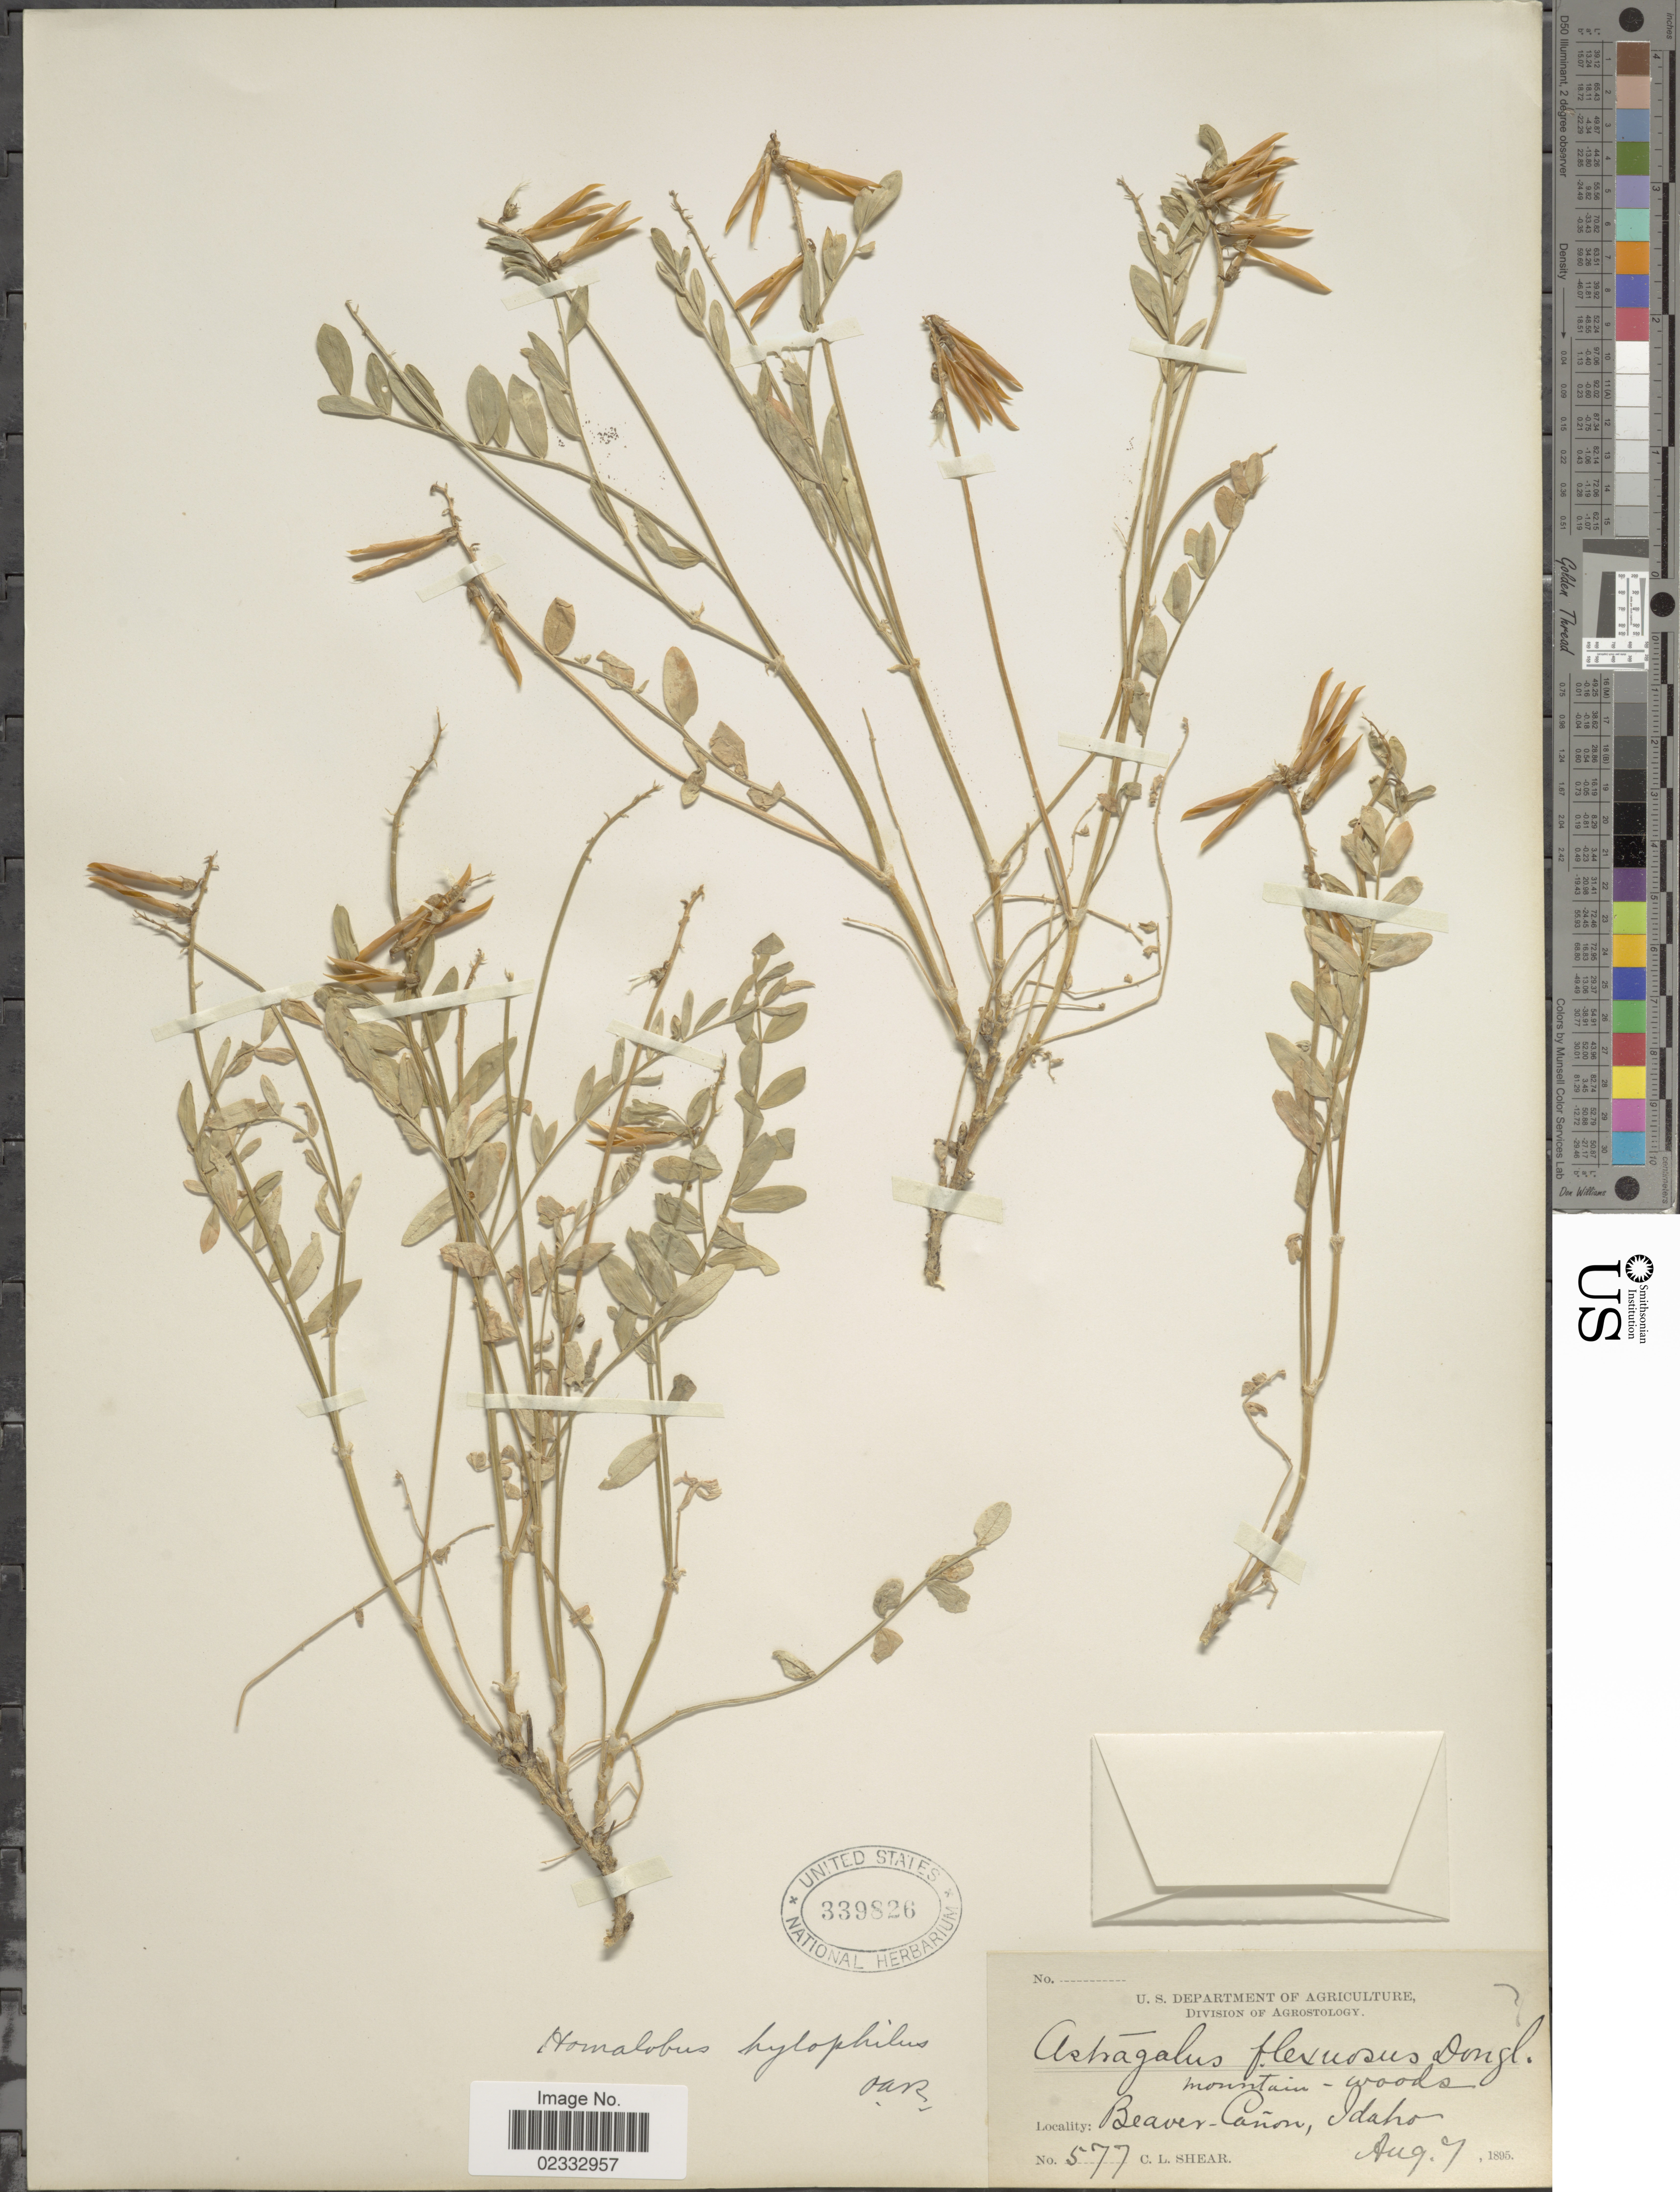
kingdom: Plantae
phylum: Tracheophyta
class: Magnoliopsida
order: Fabales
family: Fabaceae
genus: Astragalus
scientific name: Astragalus miser var. hylophilus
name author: (Rydb.) Barneby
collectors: C. L. Shear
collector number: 577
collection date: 1895-08-07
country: United States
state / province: Idaho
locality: Beaver- Canon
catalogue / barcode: US 339826